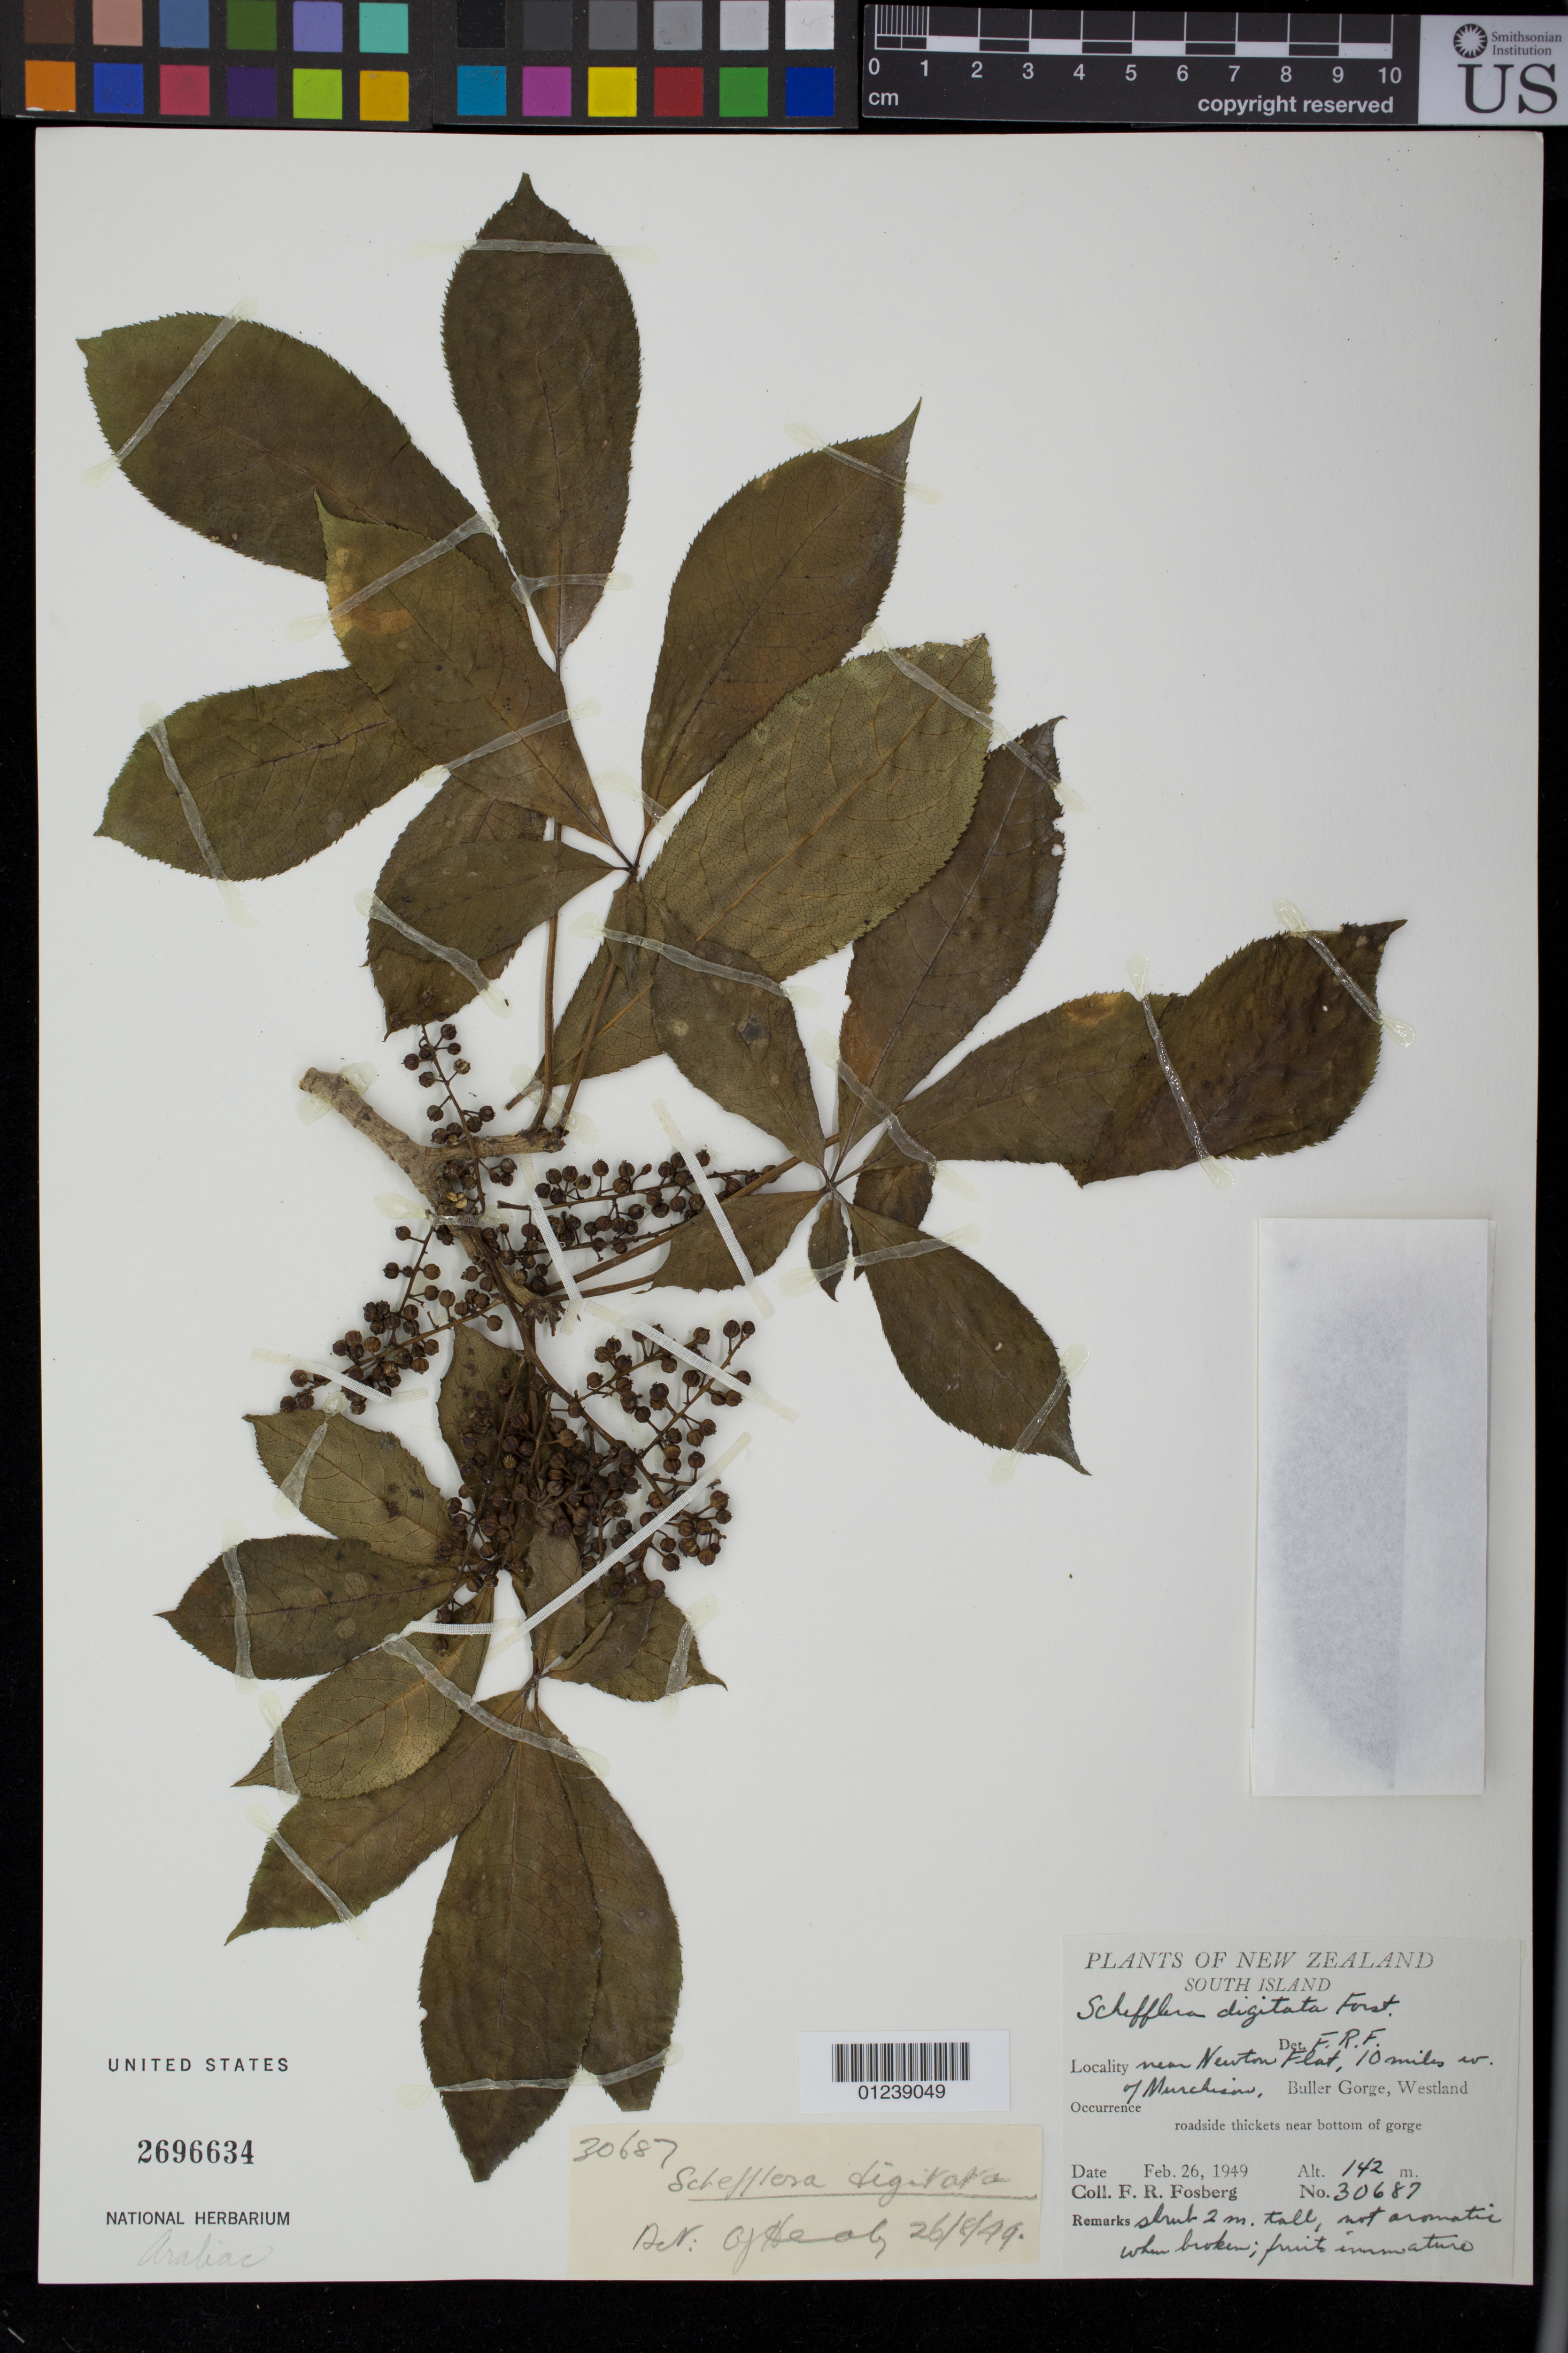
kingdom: Plantae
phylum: Tracheophyta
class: Magnoliopsida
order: Apiales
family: Araliaceae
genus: Heptapleurum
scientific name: Heptapleurum insularum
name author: Seem.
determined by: Wagner, W. L., (BOT), Smithsonian Institution - National Museum of Natural History (UNITED STATES)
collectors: F. R. Fosberg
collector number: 30687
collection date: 1949-02-26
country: New Zealand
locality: South Island. Near Newton Flat, 10 miles W. of Murchison, Buller Gorge, Westland.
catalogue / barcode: US 2696634